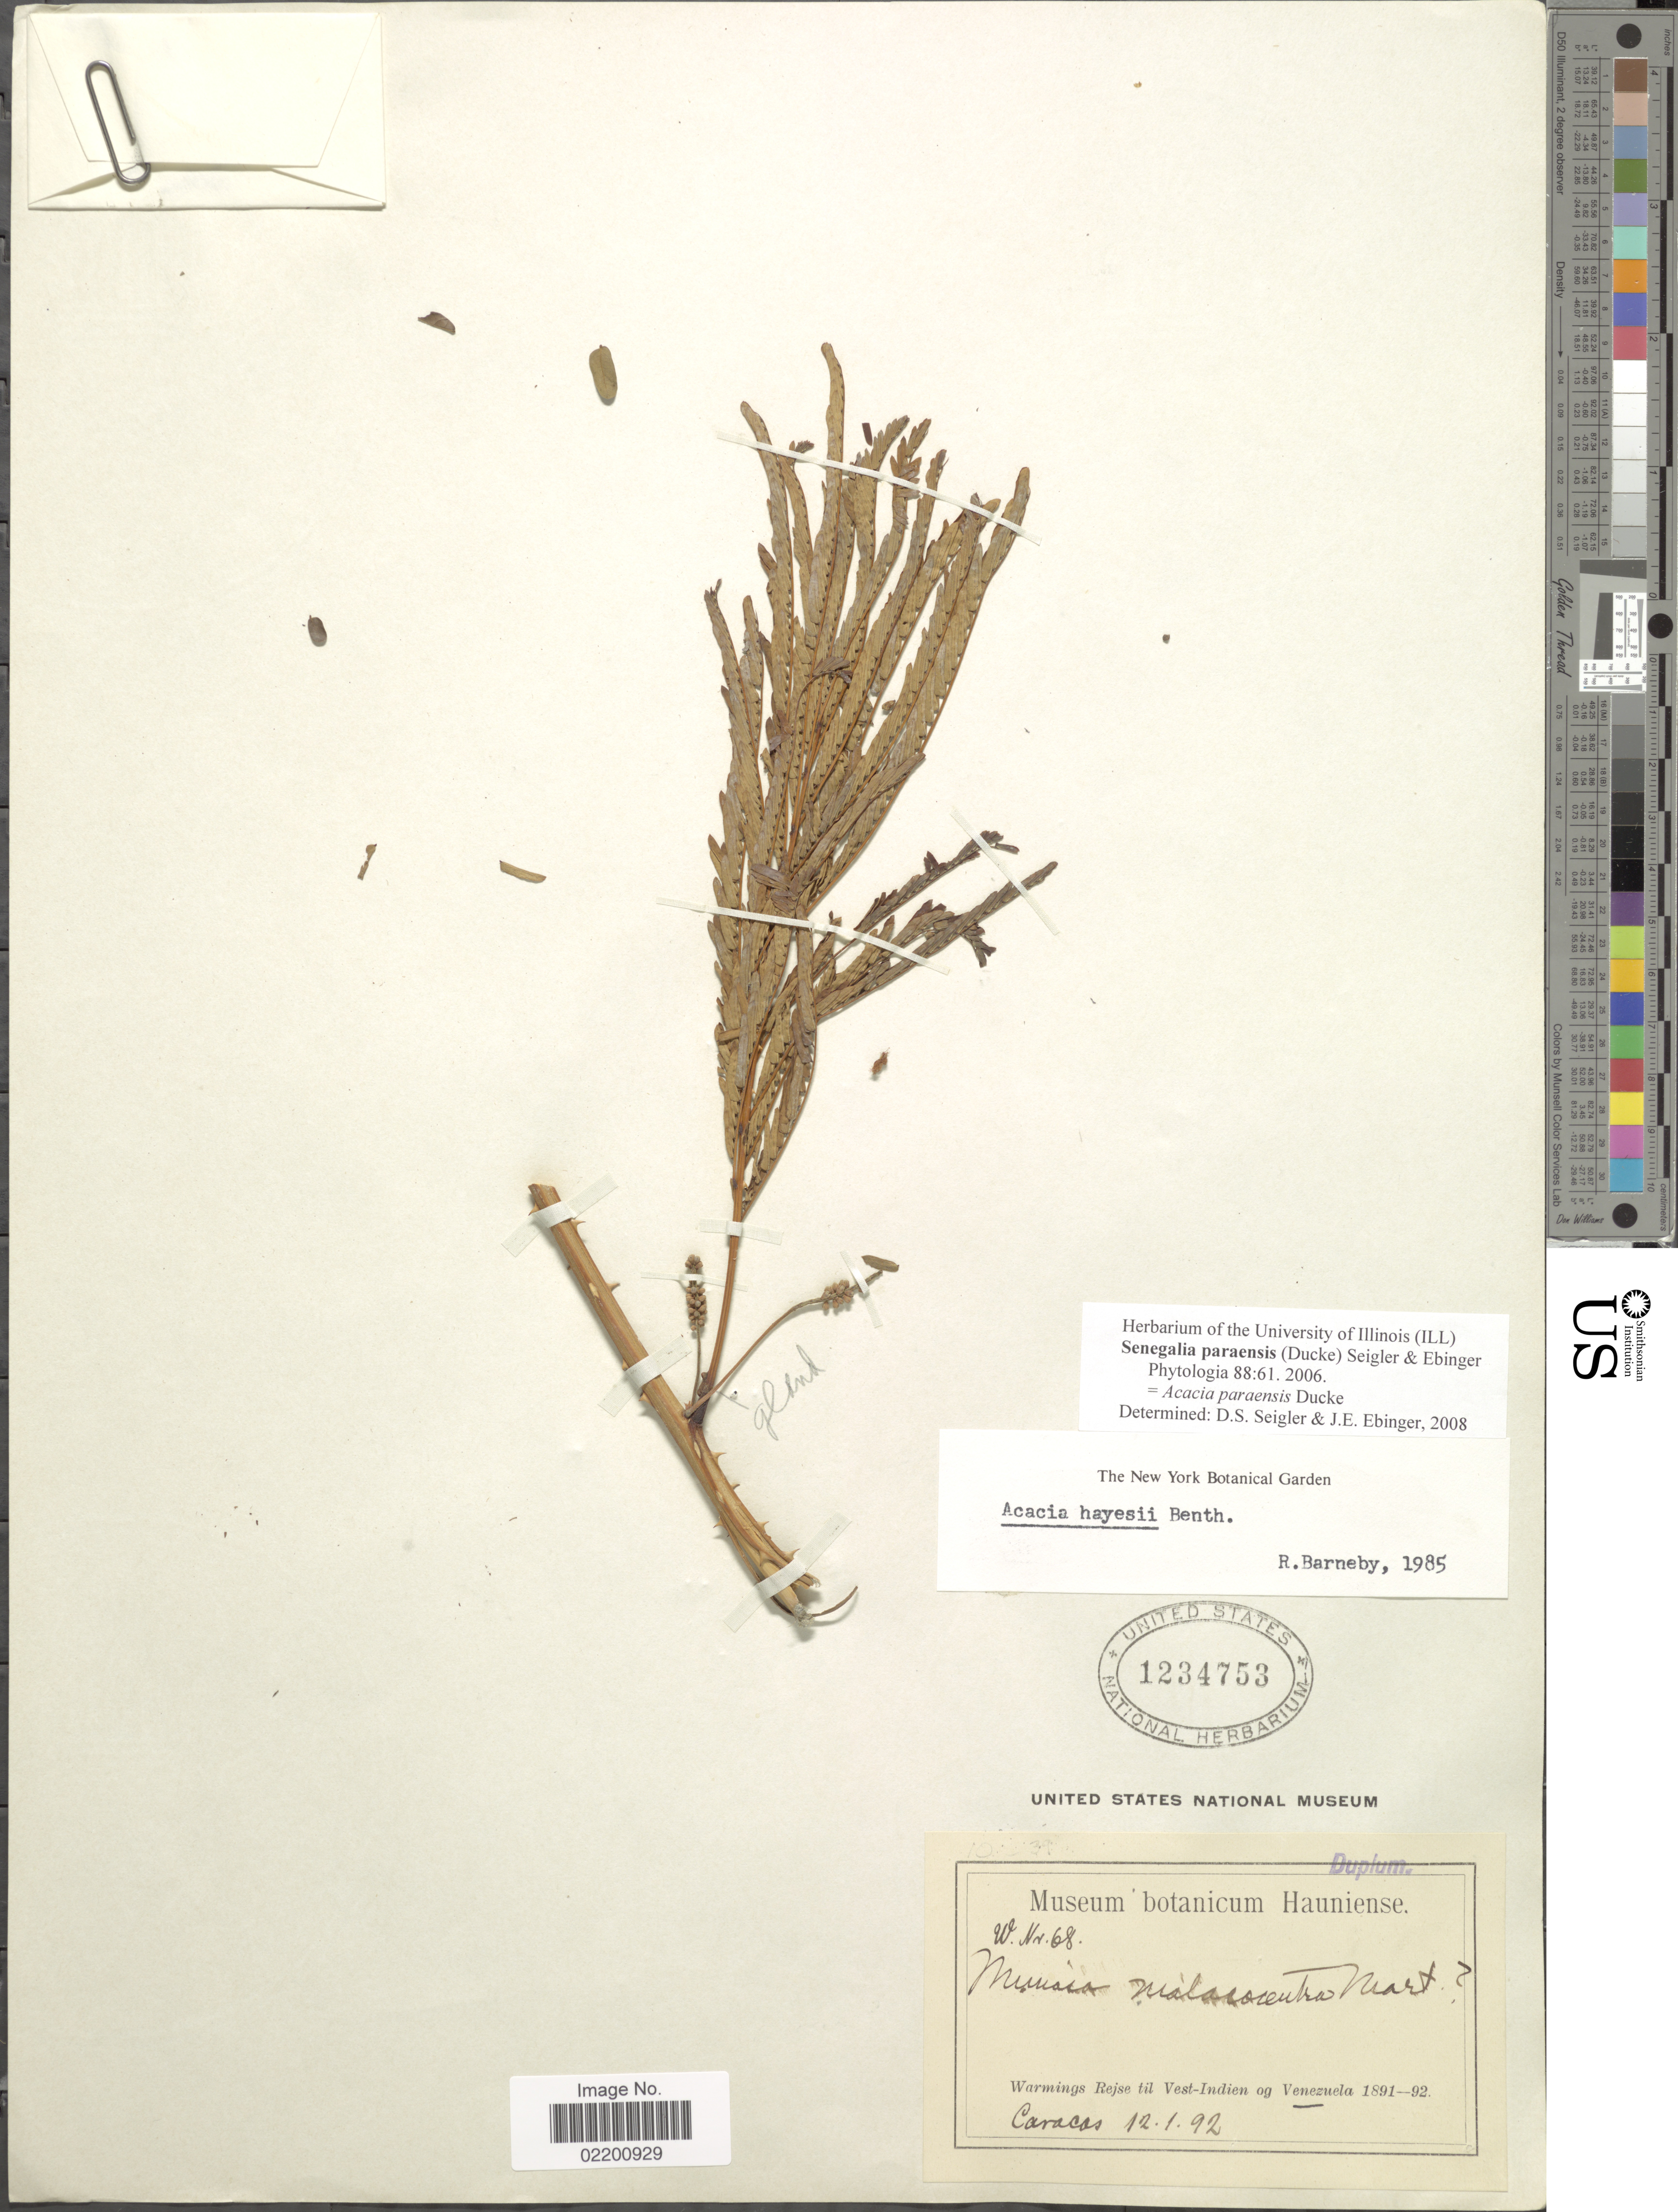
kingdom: Plantae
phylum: Tracheophyta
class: Magnoliopsida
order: Fabales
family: Fabaceae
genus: Senegalia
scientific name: Senegalia paraensis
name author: (Ducke) Seigler & Ebinger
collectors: -. Warmings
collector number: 68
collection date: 1892-01-12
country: Venezuela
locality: Venezuela. Caracas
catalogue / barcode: US 1234753